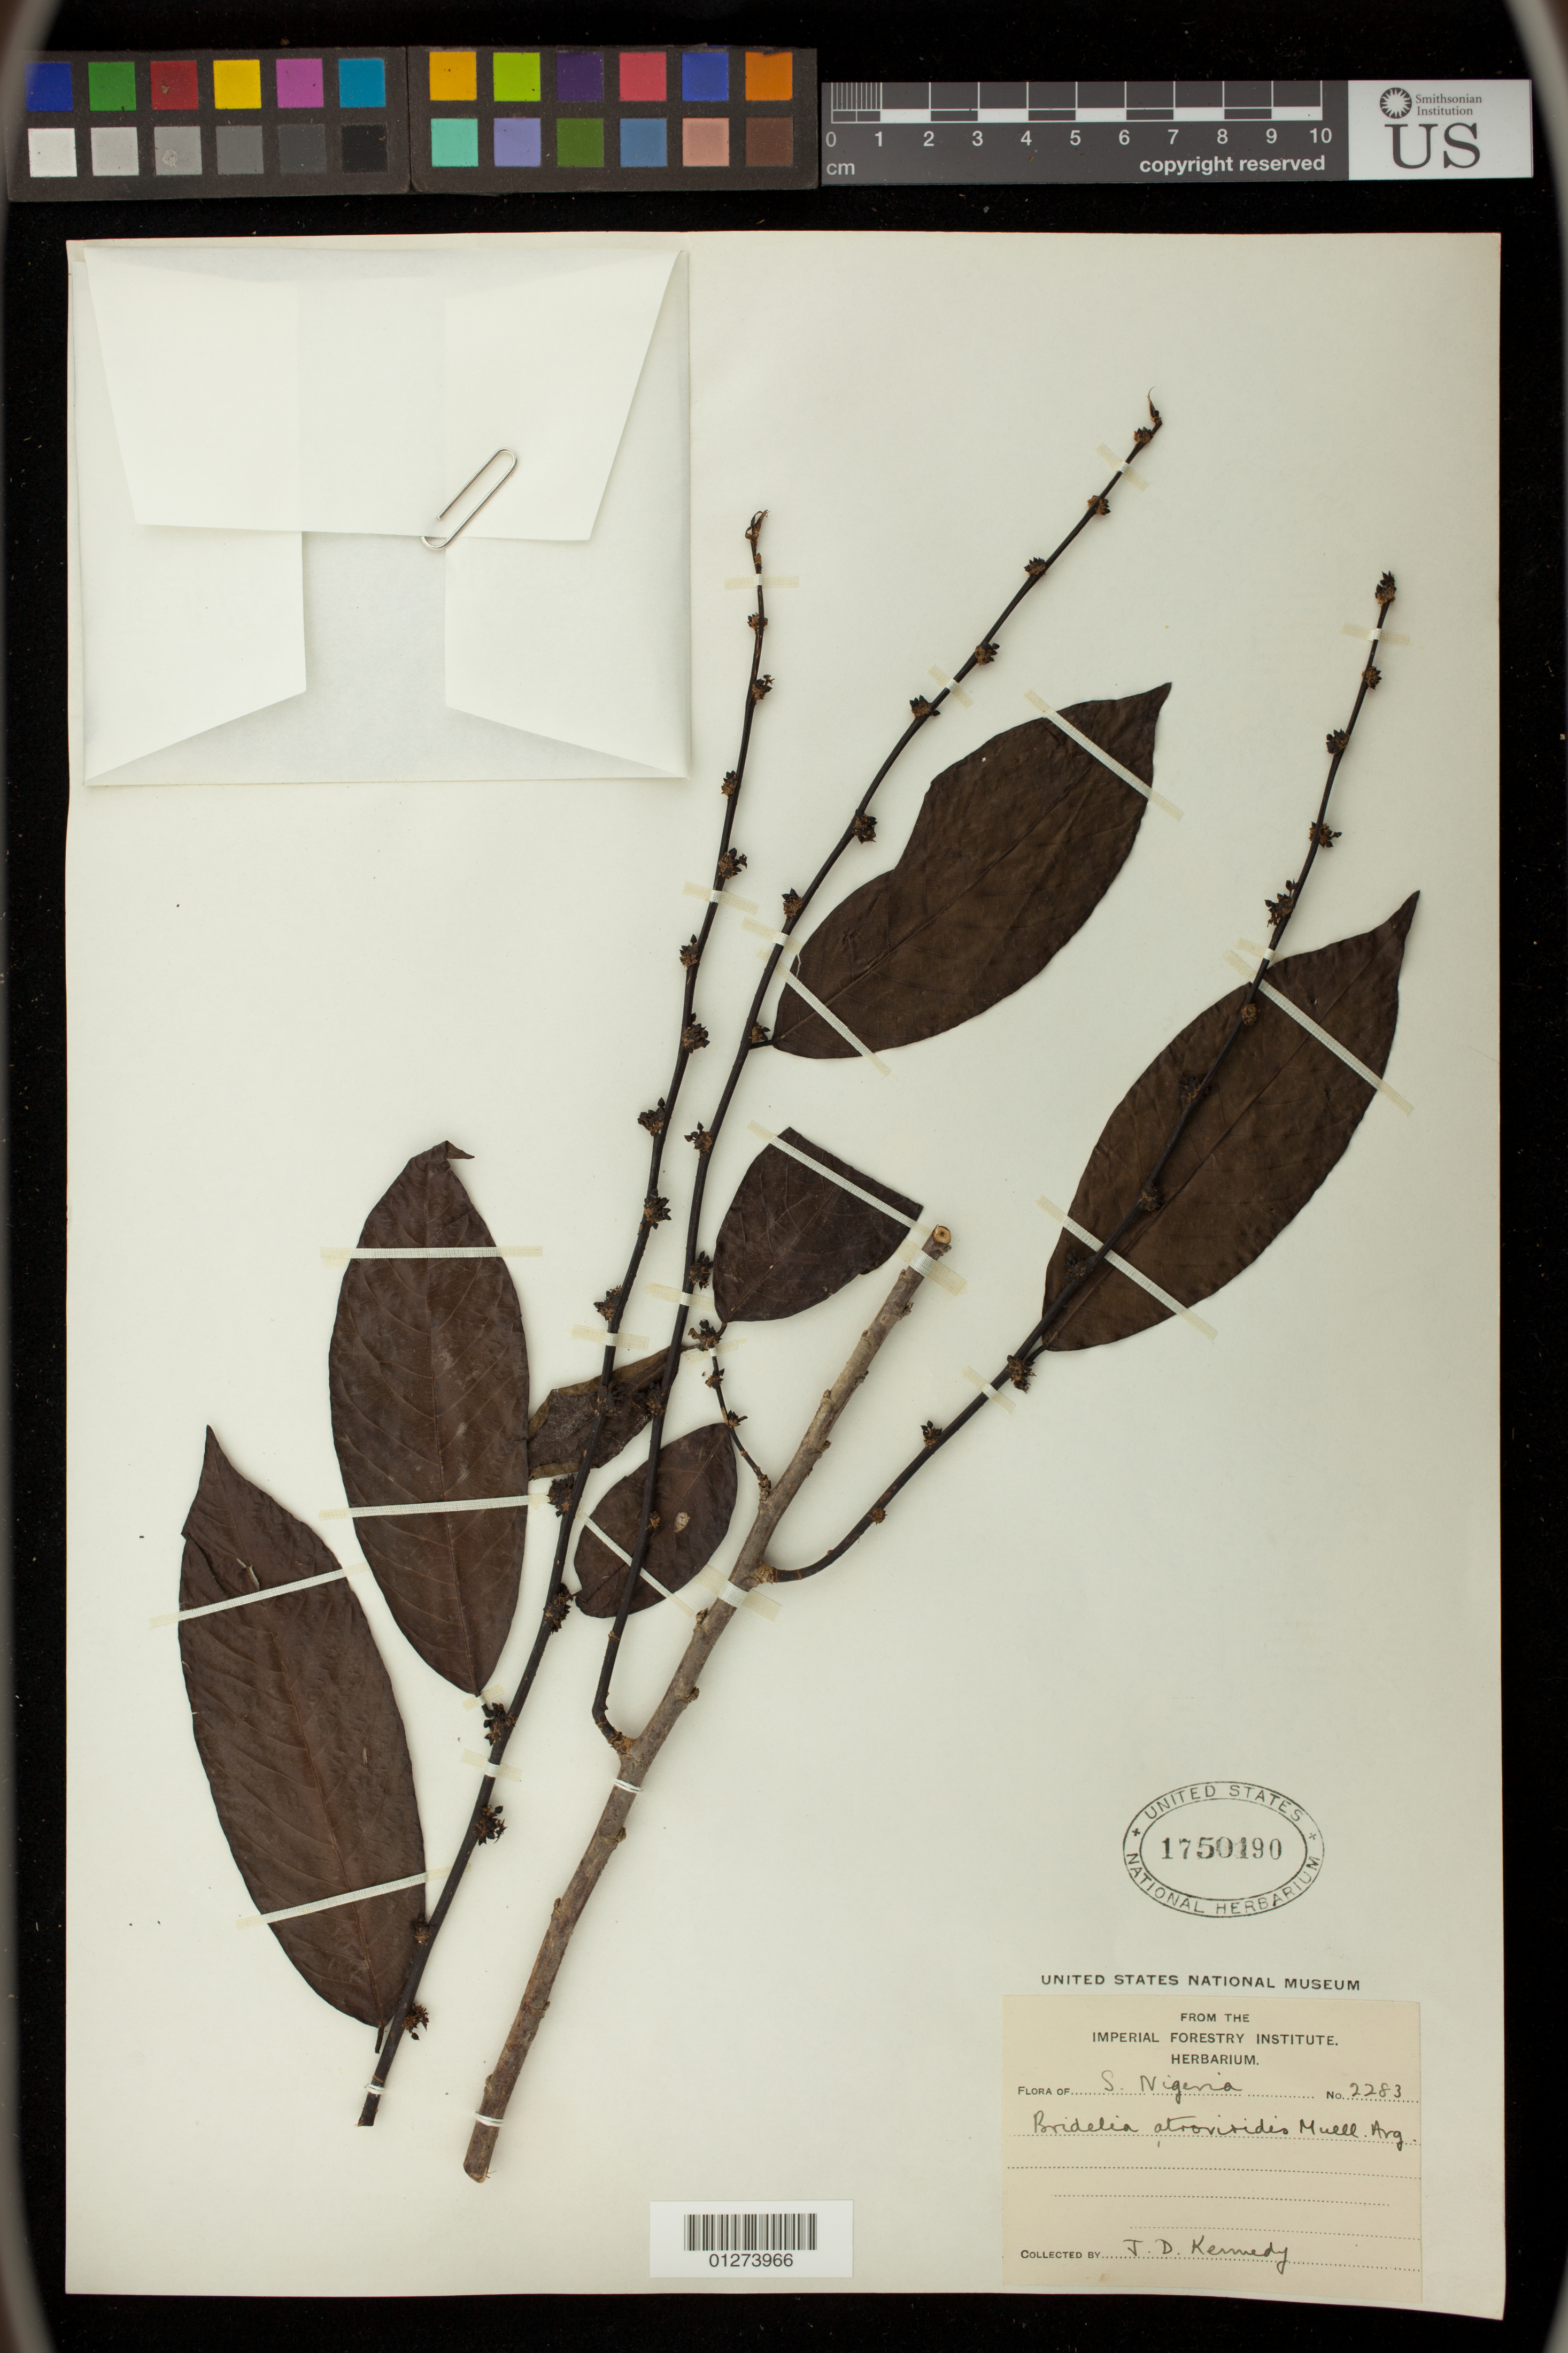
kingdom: Plantae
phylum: Tracheophyta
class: Magnoliopsida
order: Malpighiales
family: Phyllanthaceae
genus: Bridelia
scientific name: Bridelia atroviridis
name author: Müll. Arg.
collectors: J. D. Kennedy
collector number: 2283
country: Nigeria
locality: S. Nigeria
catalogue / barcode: US 1750190